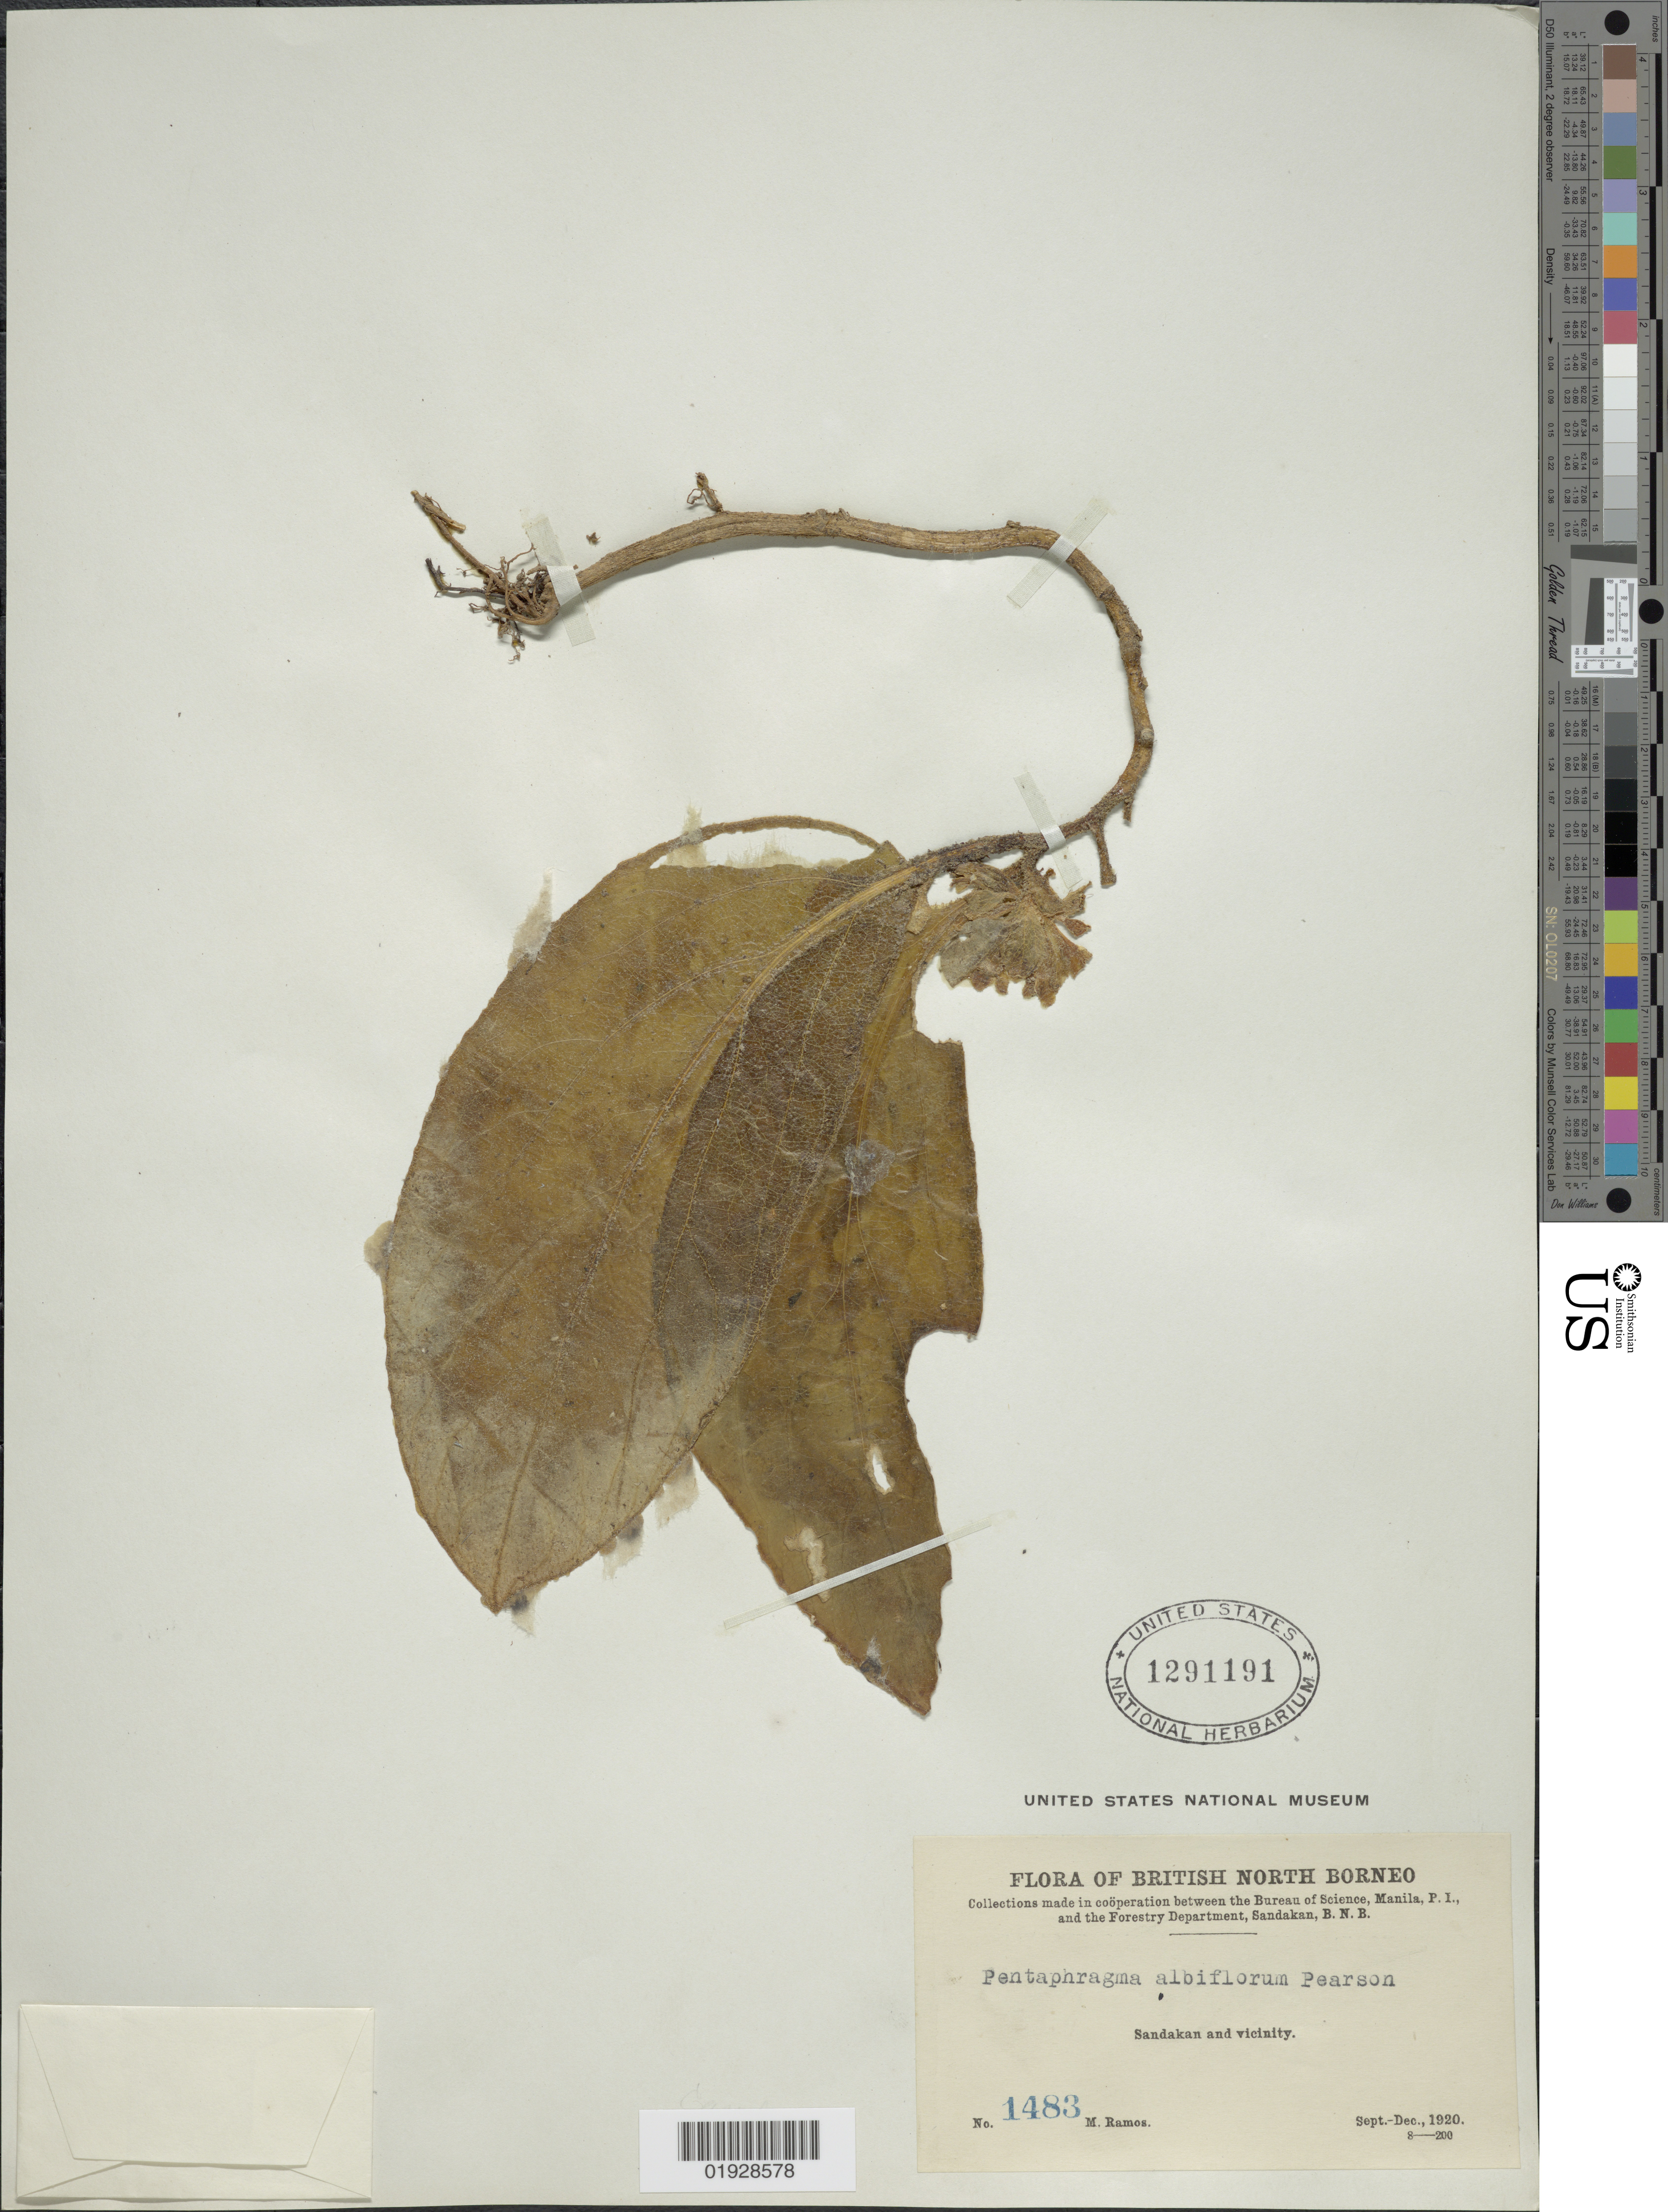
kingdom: Plantae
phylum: Tracheophyta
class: Magnoliopsida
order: Asterales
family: Pentaphragmataceae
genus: Pentaphragma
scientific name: Pentaphragma albiflorum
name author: H. Pearson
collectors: M. Ramos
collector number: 1483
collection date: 1920-09/1920-12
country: Malaysia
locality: British North Borneo. Sandakan and vicinity.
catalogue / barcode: US 1291191